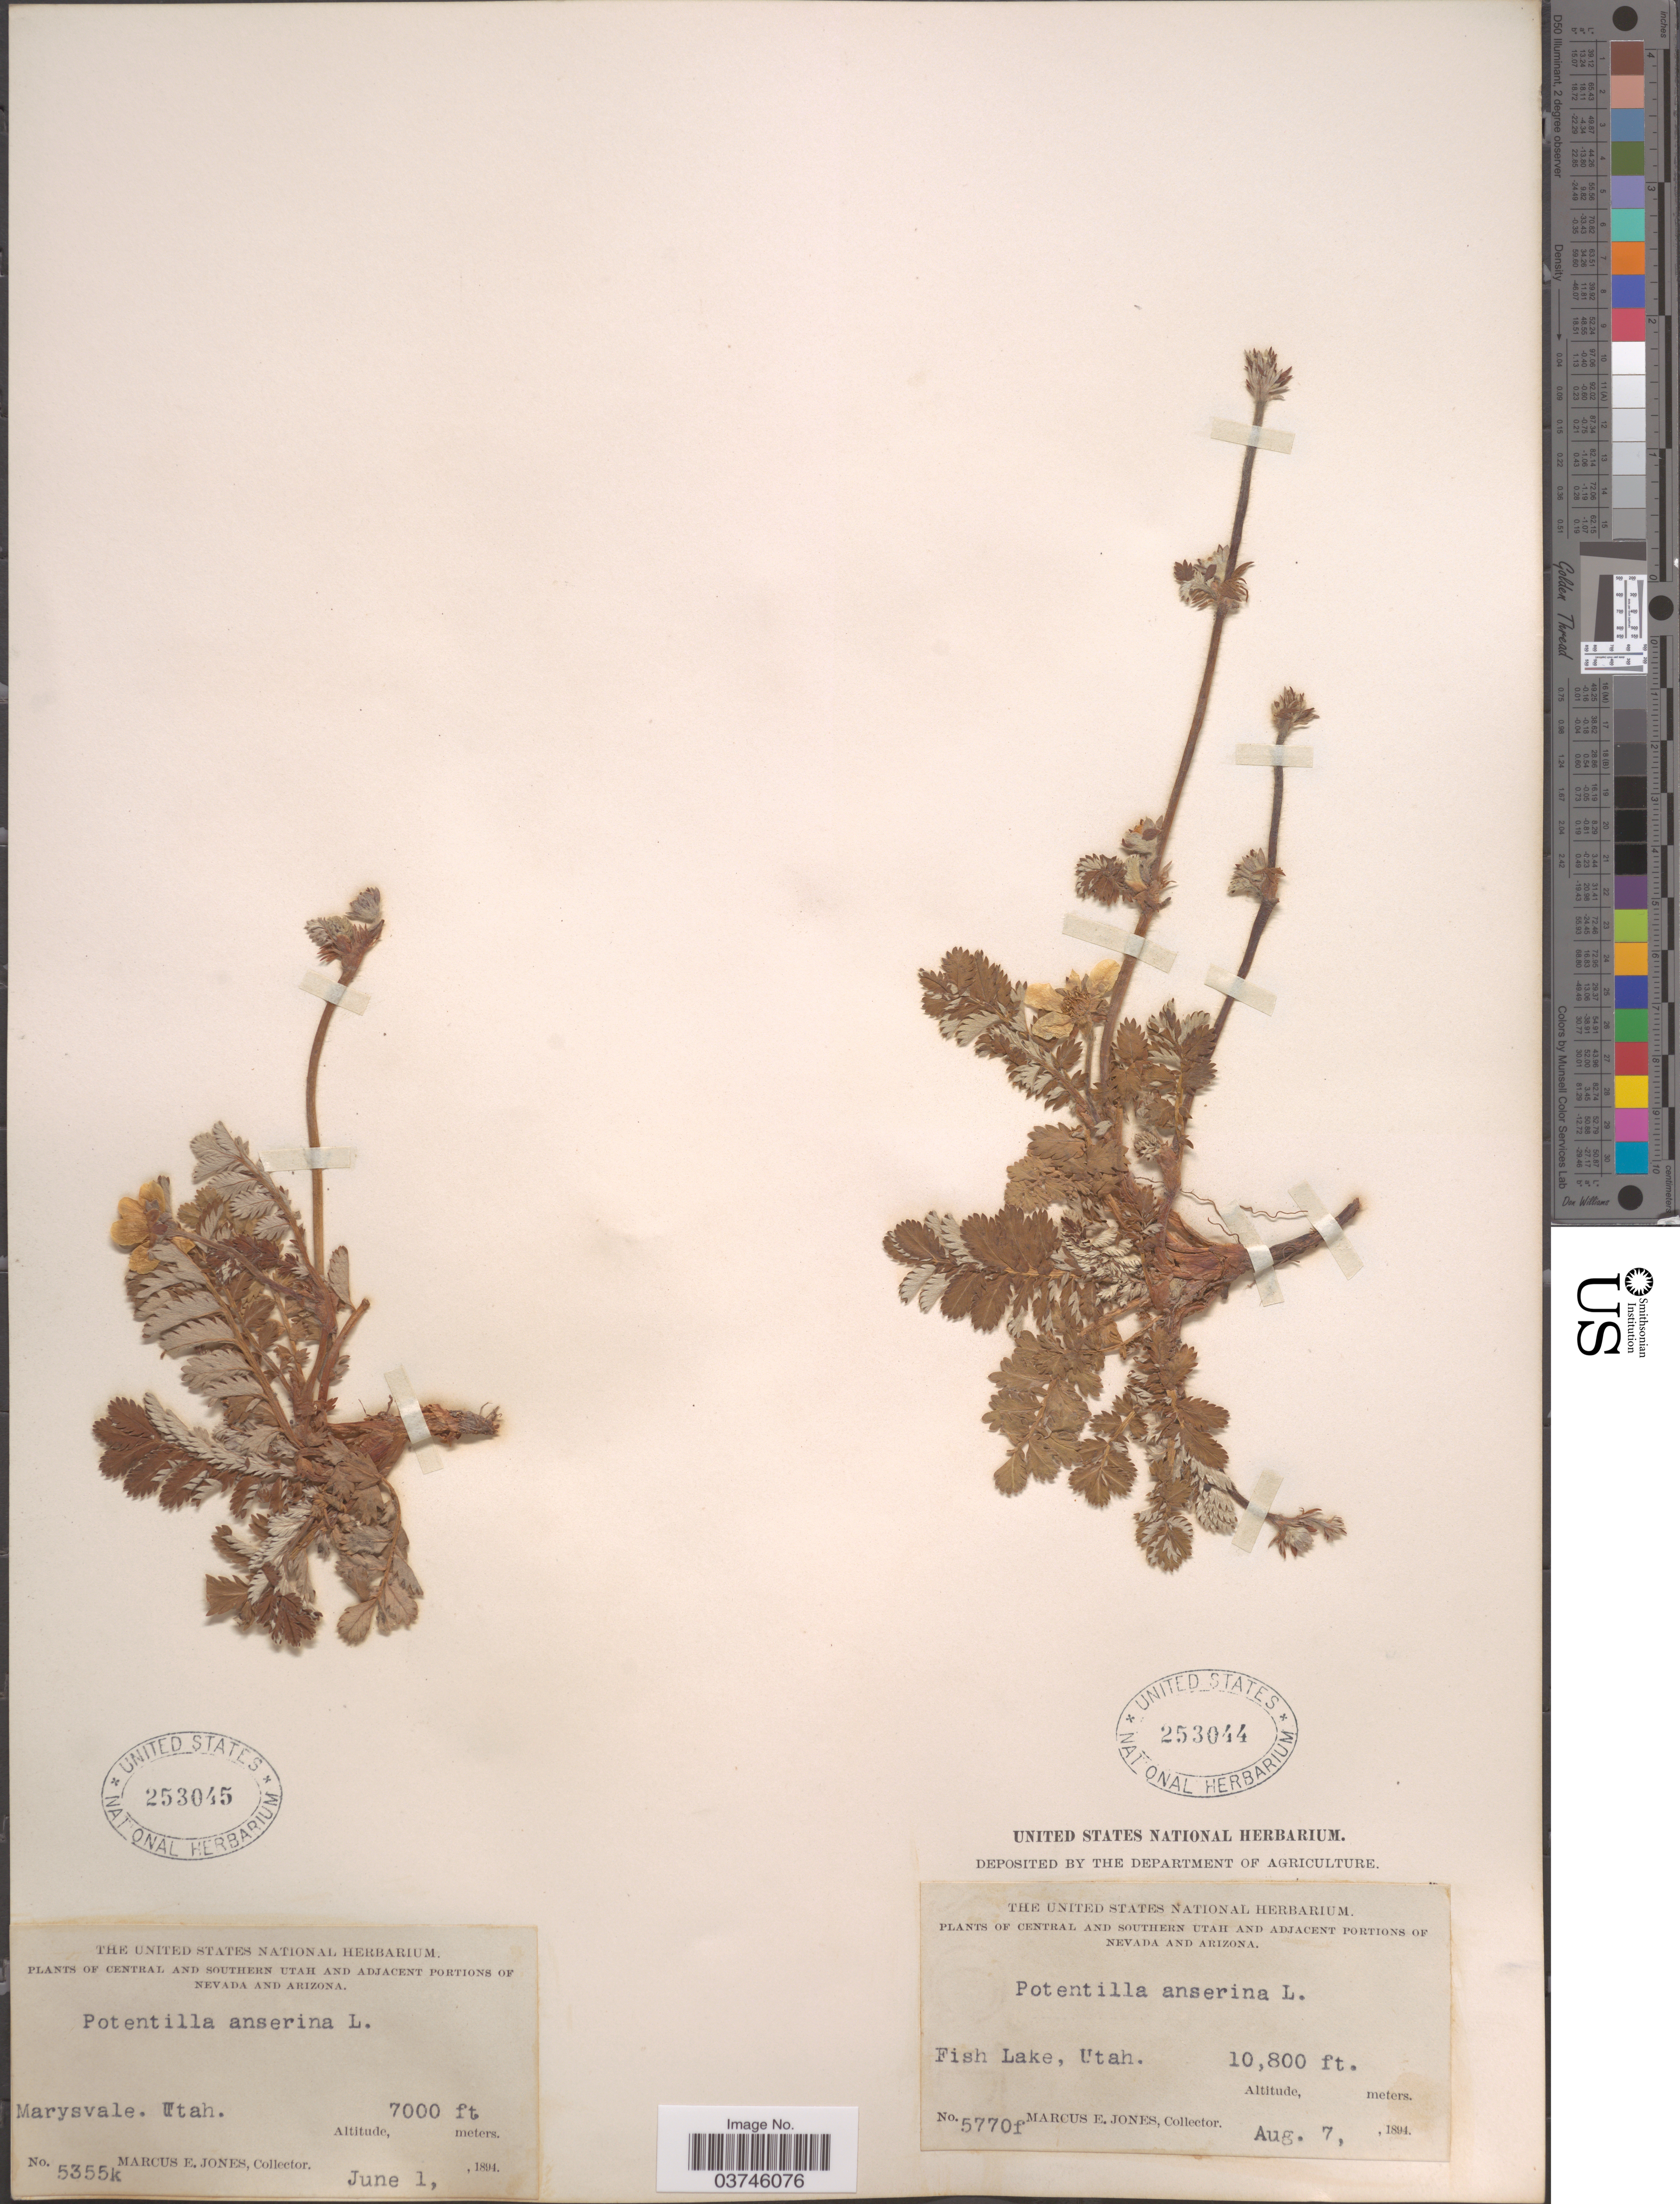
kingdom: Plantae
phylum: Tracheophyta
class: Magnoliopsida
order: Rosales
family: Rosaceae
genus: Argentina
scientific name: Argentina anserina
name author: (L.) Rydb.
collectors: M. E. Jones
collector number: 5770f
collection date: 1894-08-07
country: United States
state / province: Utah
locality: Central and Southern Utah. Fish Lake.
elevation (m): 3292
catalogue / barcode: US 253044-2